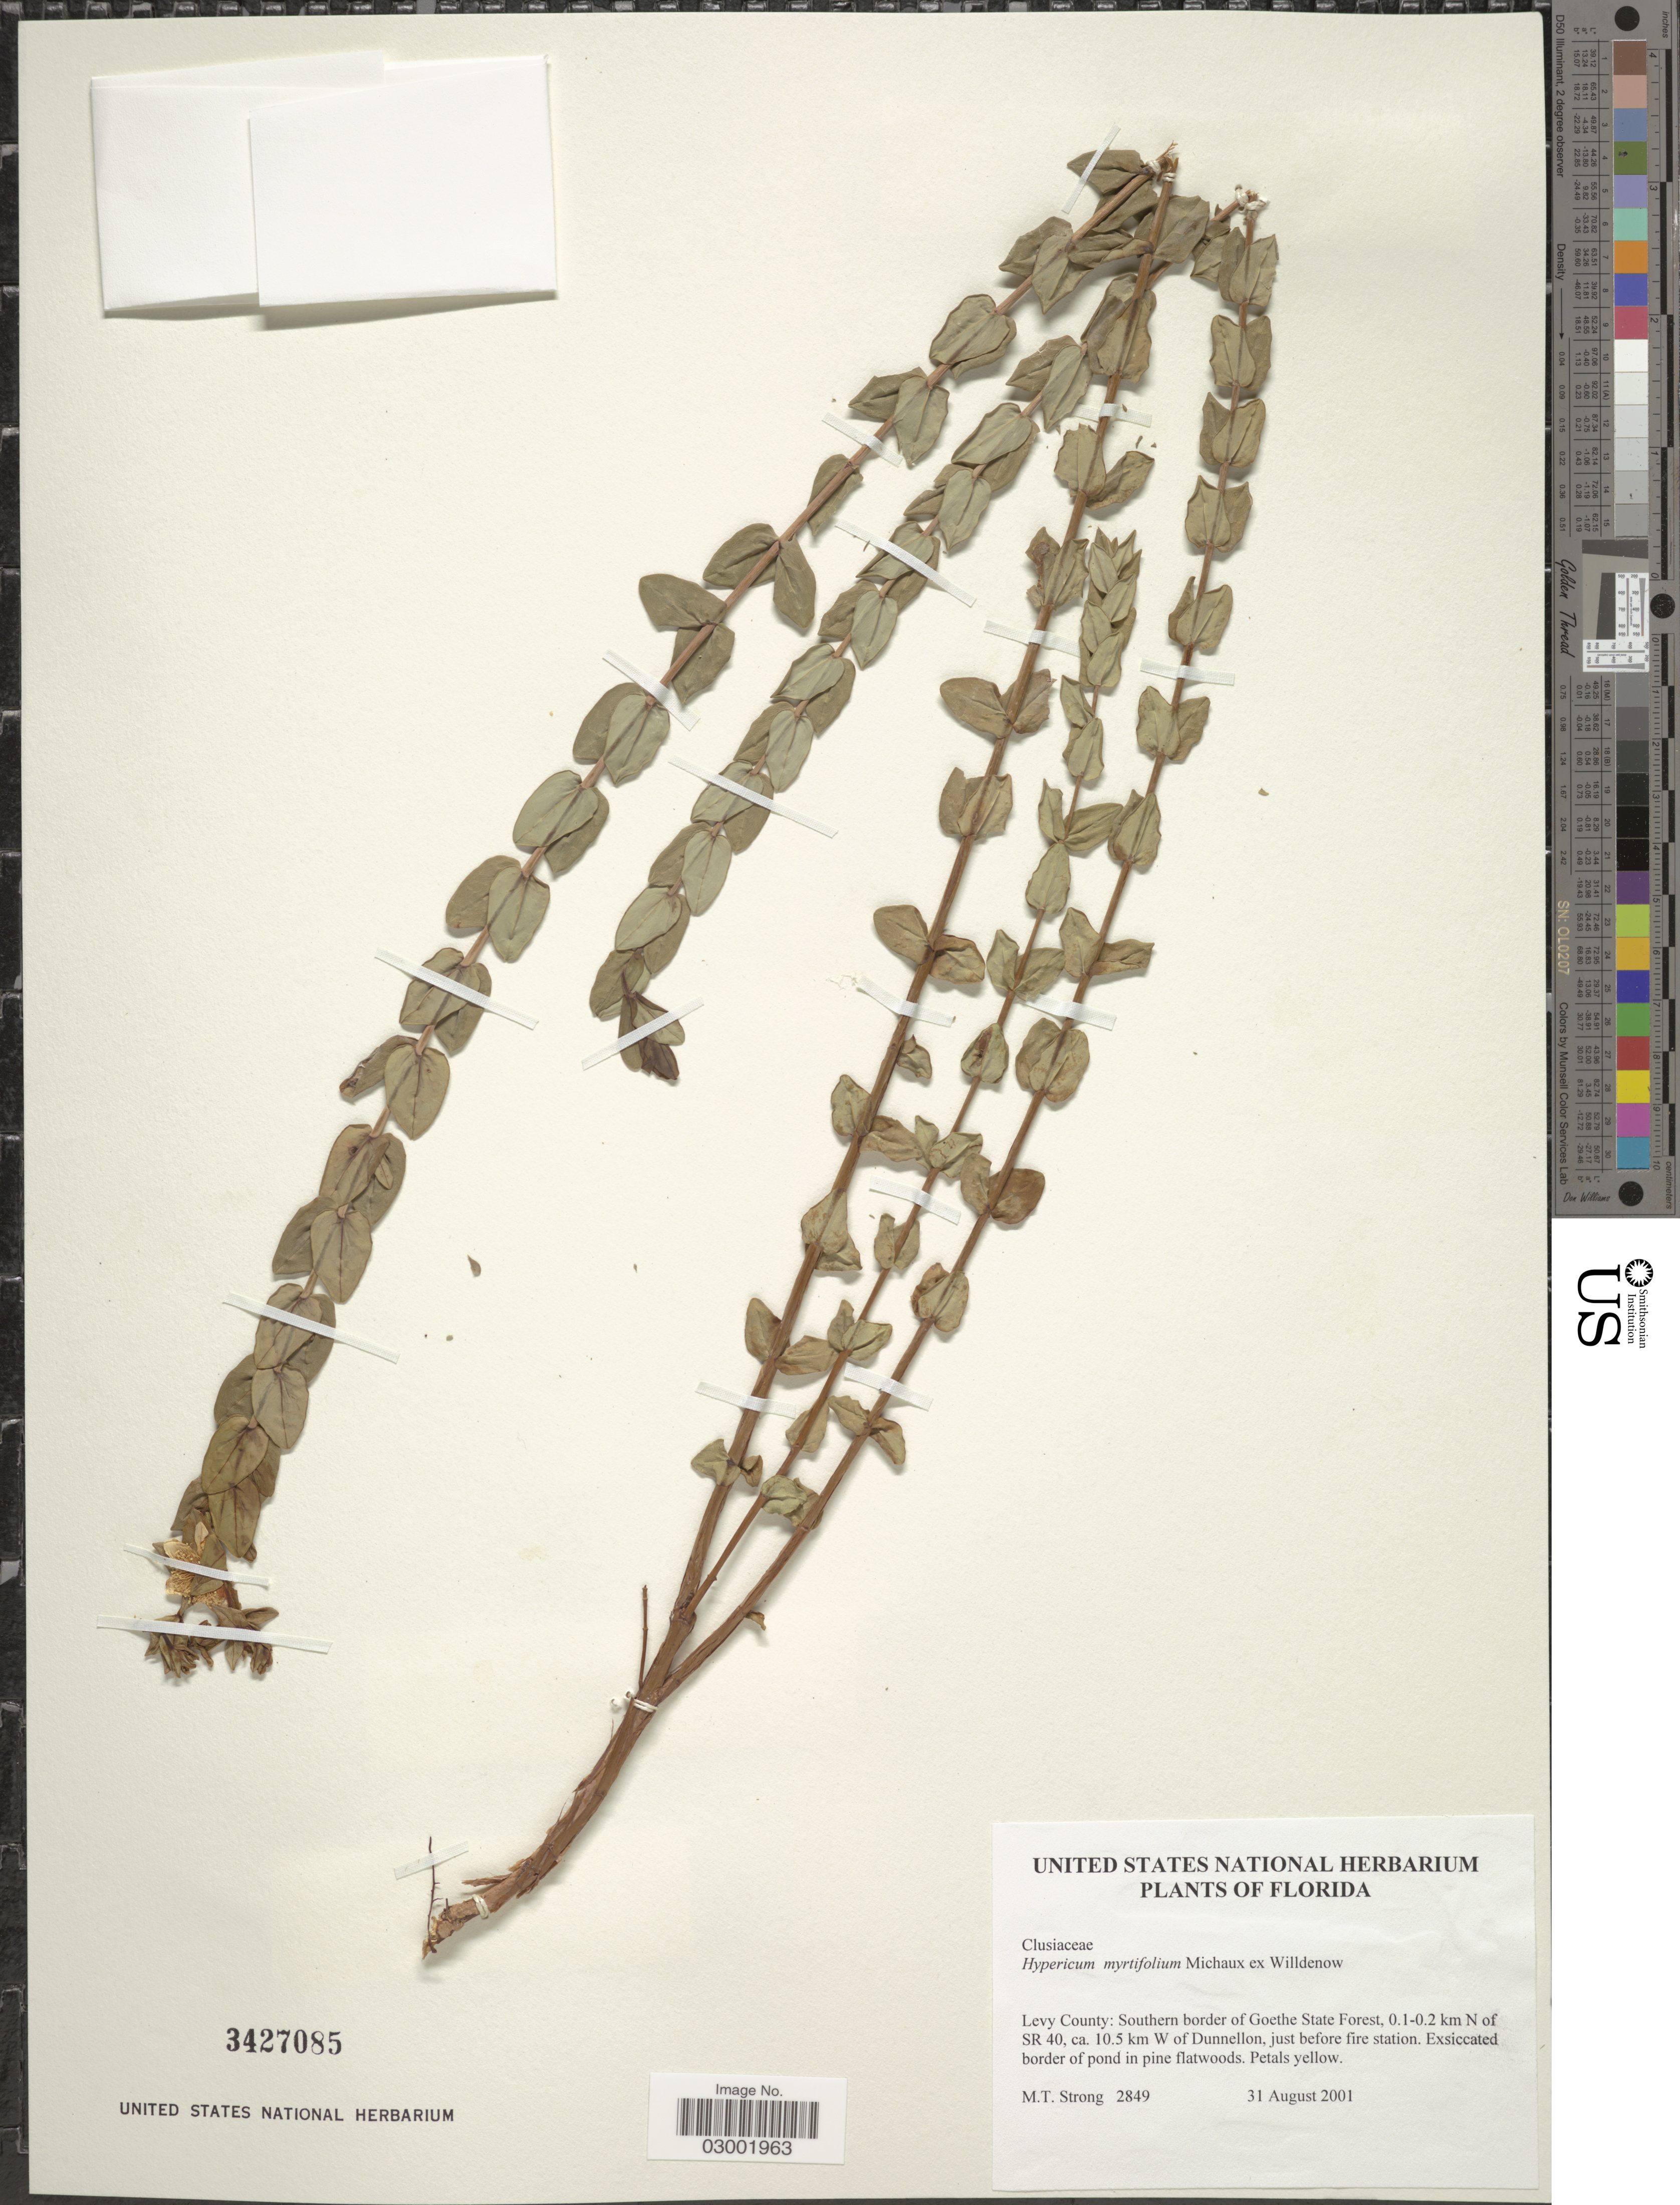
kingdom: Plantae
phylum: Tracheophyta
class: Magnoliopsida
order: Malpighiales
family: Hypericaceae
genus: Hypericum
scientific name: Hypericum myrtifolium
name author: Lam.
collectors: M. T. Strong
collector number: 2849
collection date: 2001-08-31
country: United States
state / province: Florida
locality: Levy County: Southern border of Goethe State Forest, 0.1-0.2 km N of SR 40, ca. 10.5 km W of Dunnellon, just before fire station.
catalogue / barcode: US 3427085